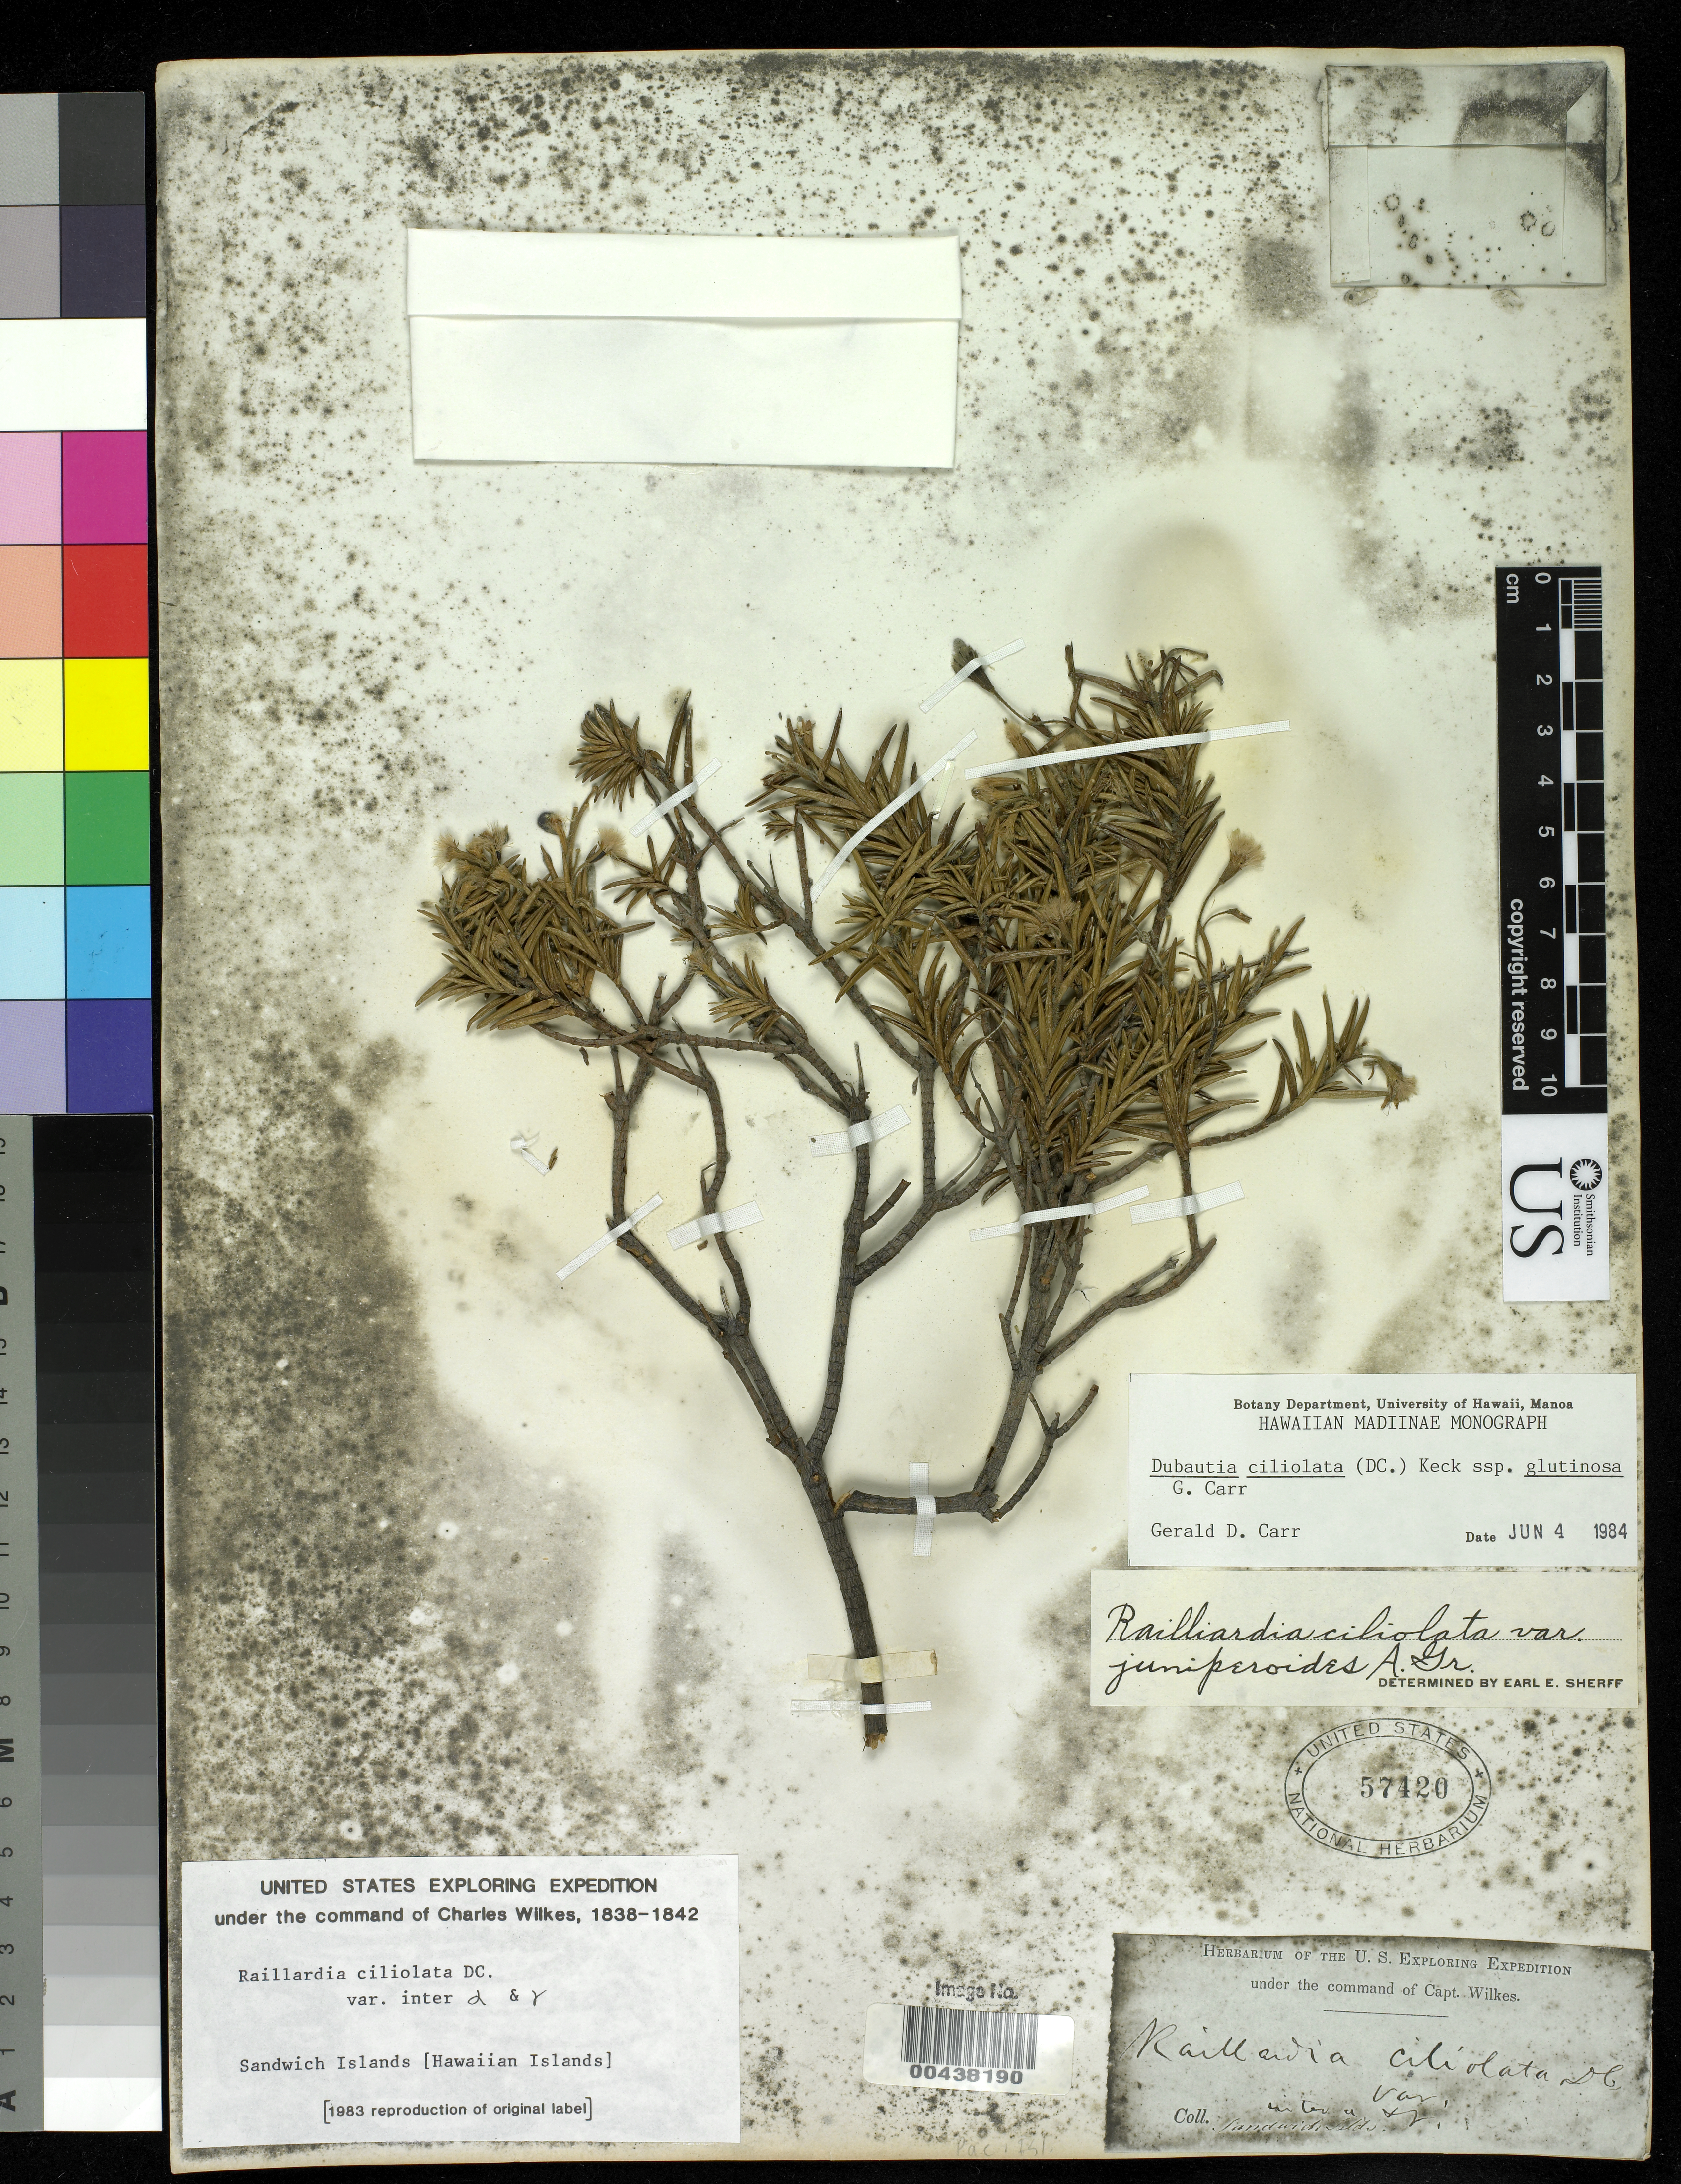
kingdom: Plantae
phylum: Tracheophyta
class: Magnoliopsida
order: Asterales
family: Asteraceae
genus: Dubautia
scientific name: Dubautia ciliolata subsp. glutinosa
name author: G.D. Carr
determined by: Carr, G. D.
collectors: Wilkes Explor. Exped.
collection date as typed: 1840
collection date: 1840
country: United States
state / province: Hawaii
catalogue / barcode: US 57420